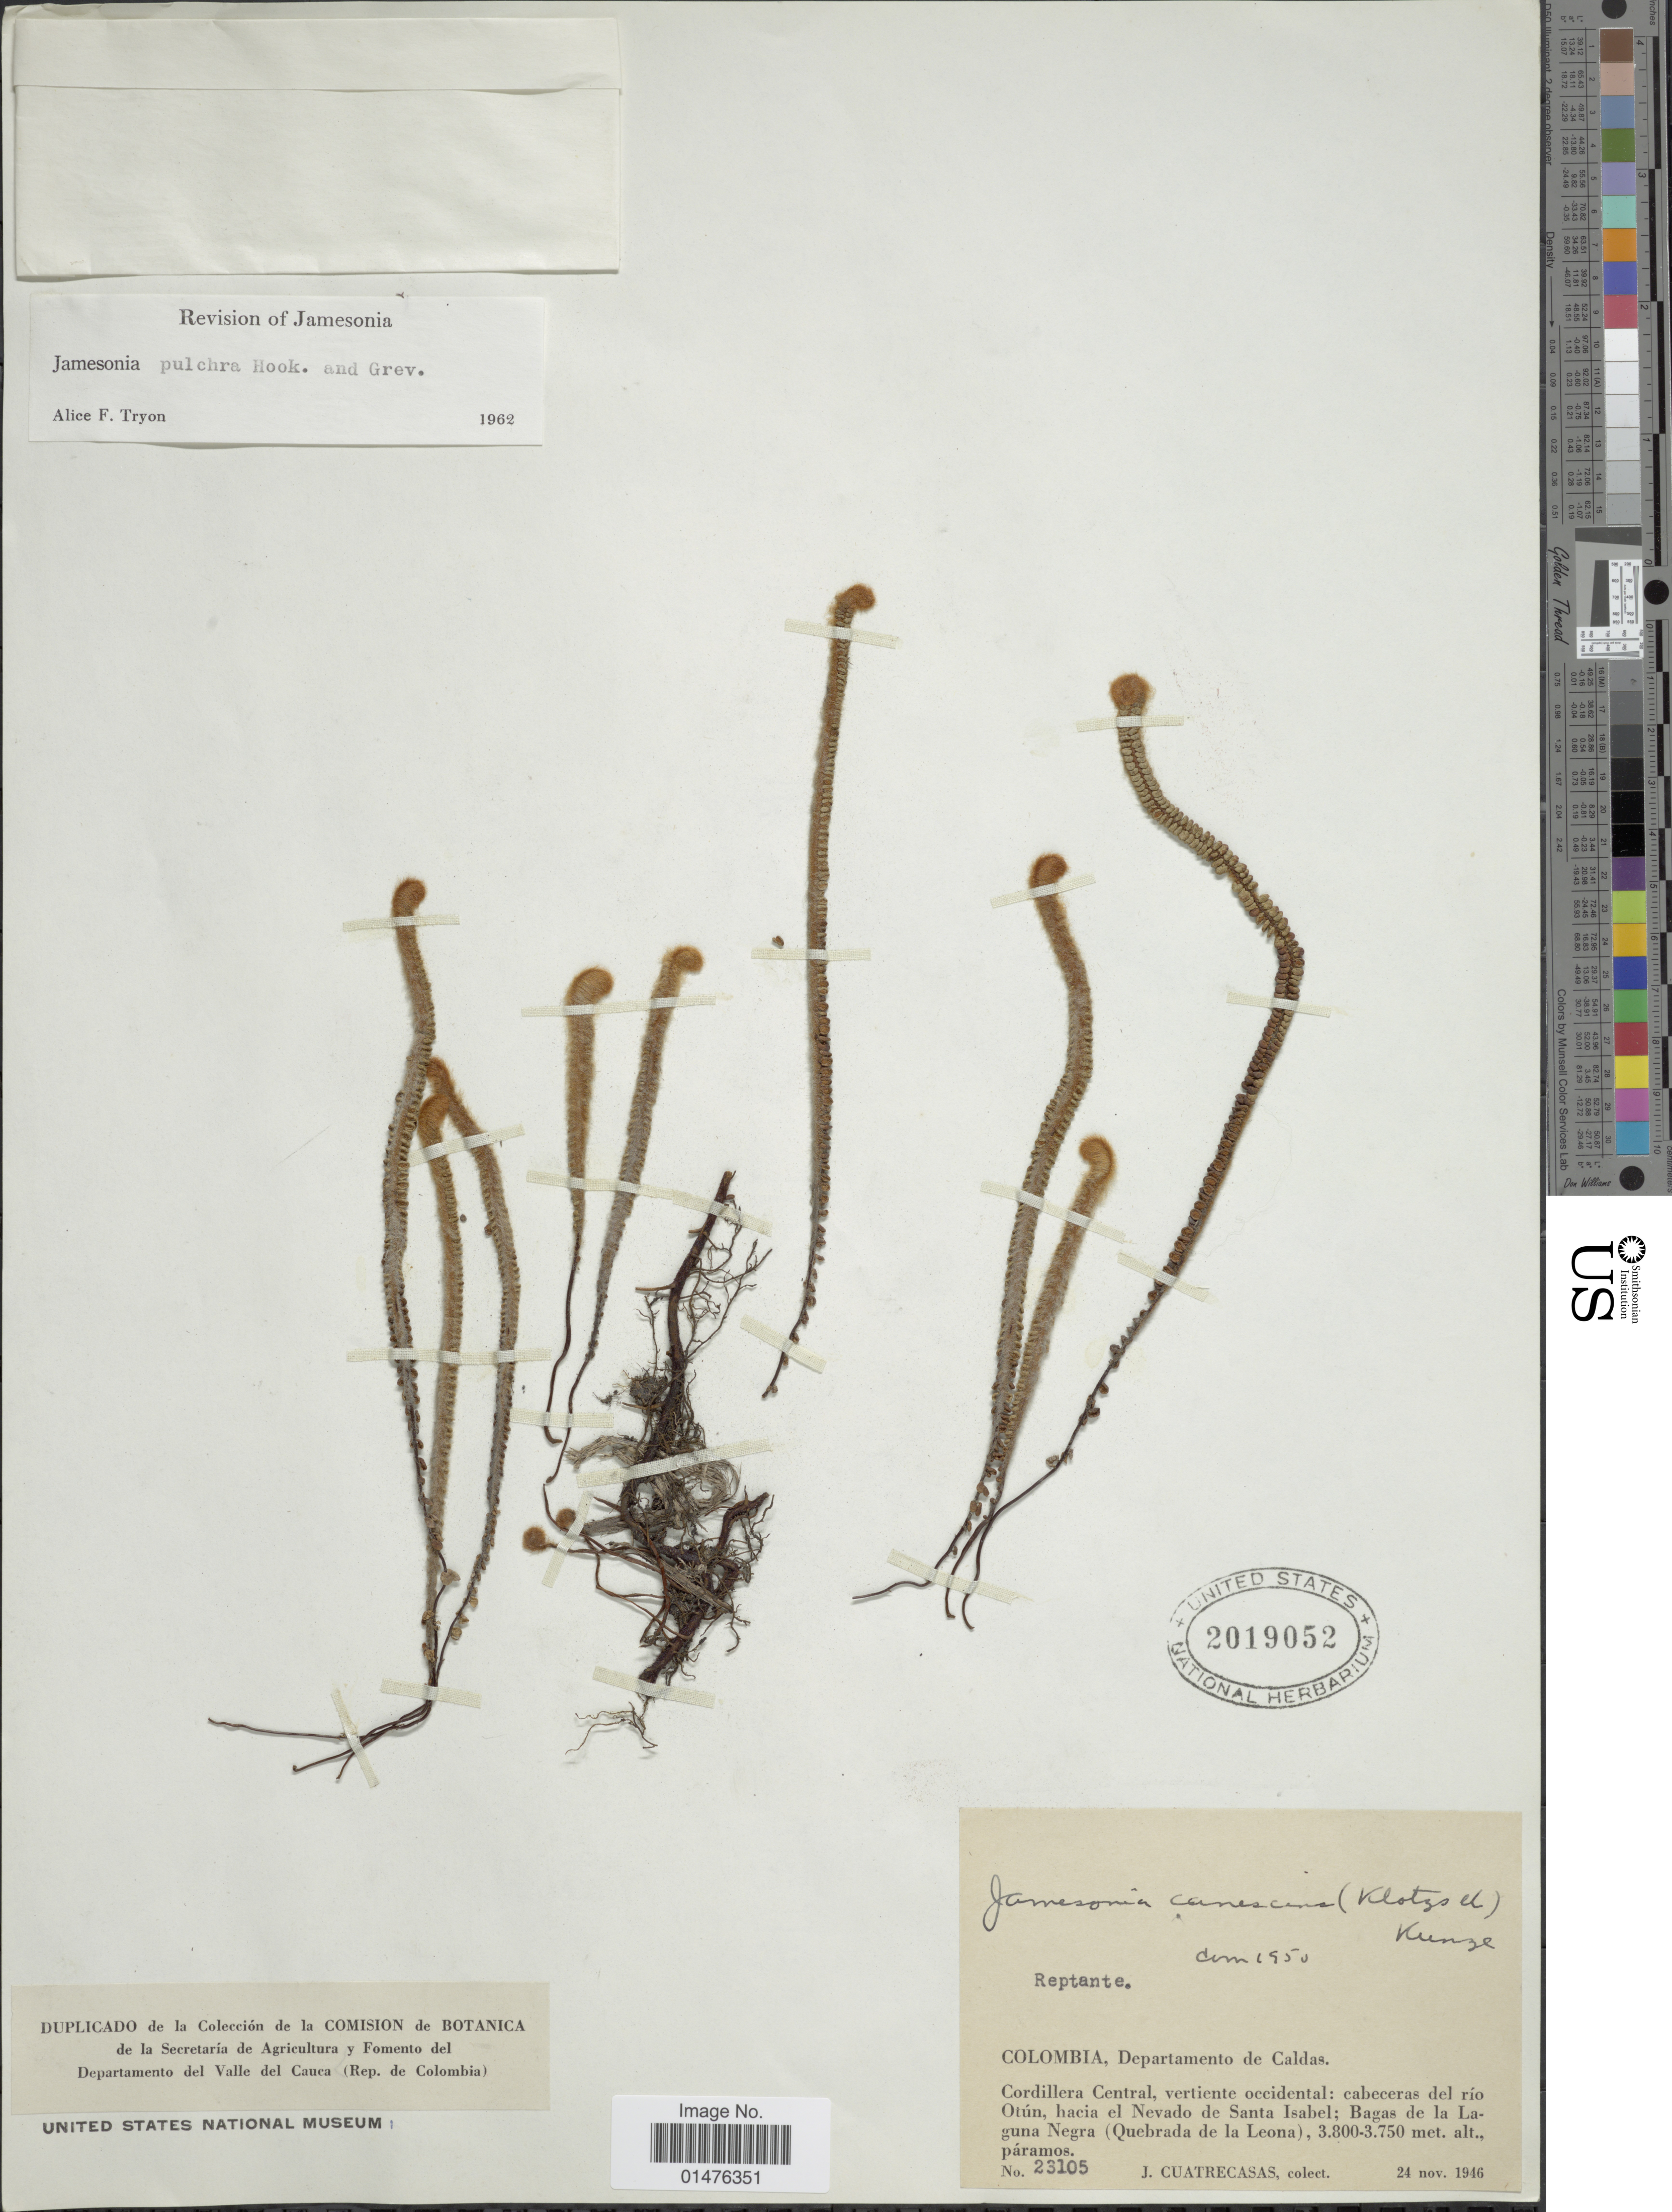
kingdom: Plantae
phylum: Tracheophyta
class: Polypodiopsida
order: Polypodiales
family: Pteridaceae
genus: Jamesonia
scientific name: Jamesonia pulchra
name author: Hook. & Grev.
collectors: J. Cuatrecasas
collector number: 23105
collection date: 1946-11-24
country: Colombia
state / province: Caldas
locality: Departmento de Caldas, Cordillera Central, vertiente occidental: cabeceras del río Otún, hacia el Nevado de Santa Isabel; Bagas de la Laguna Negra (Quebrada de la Leona)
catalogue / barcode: US 2019052